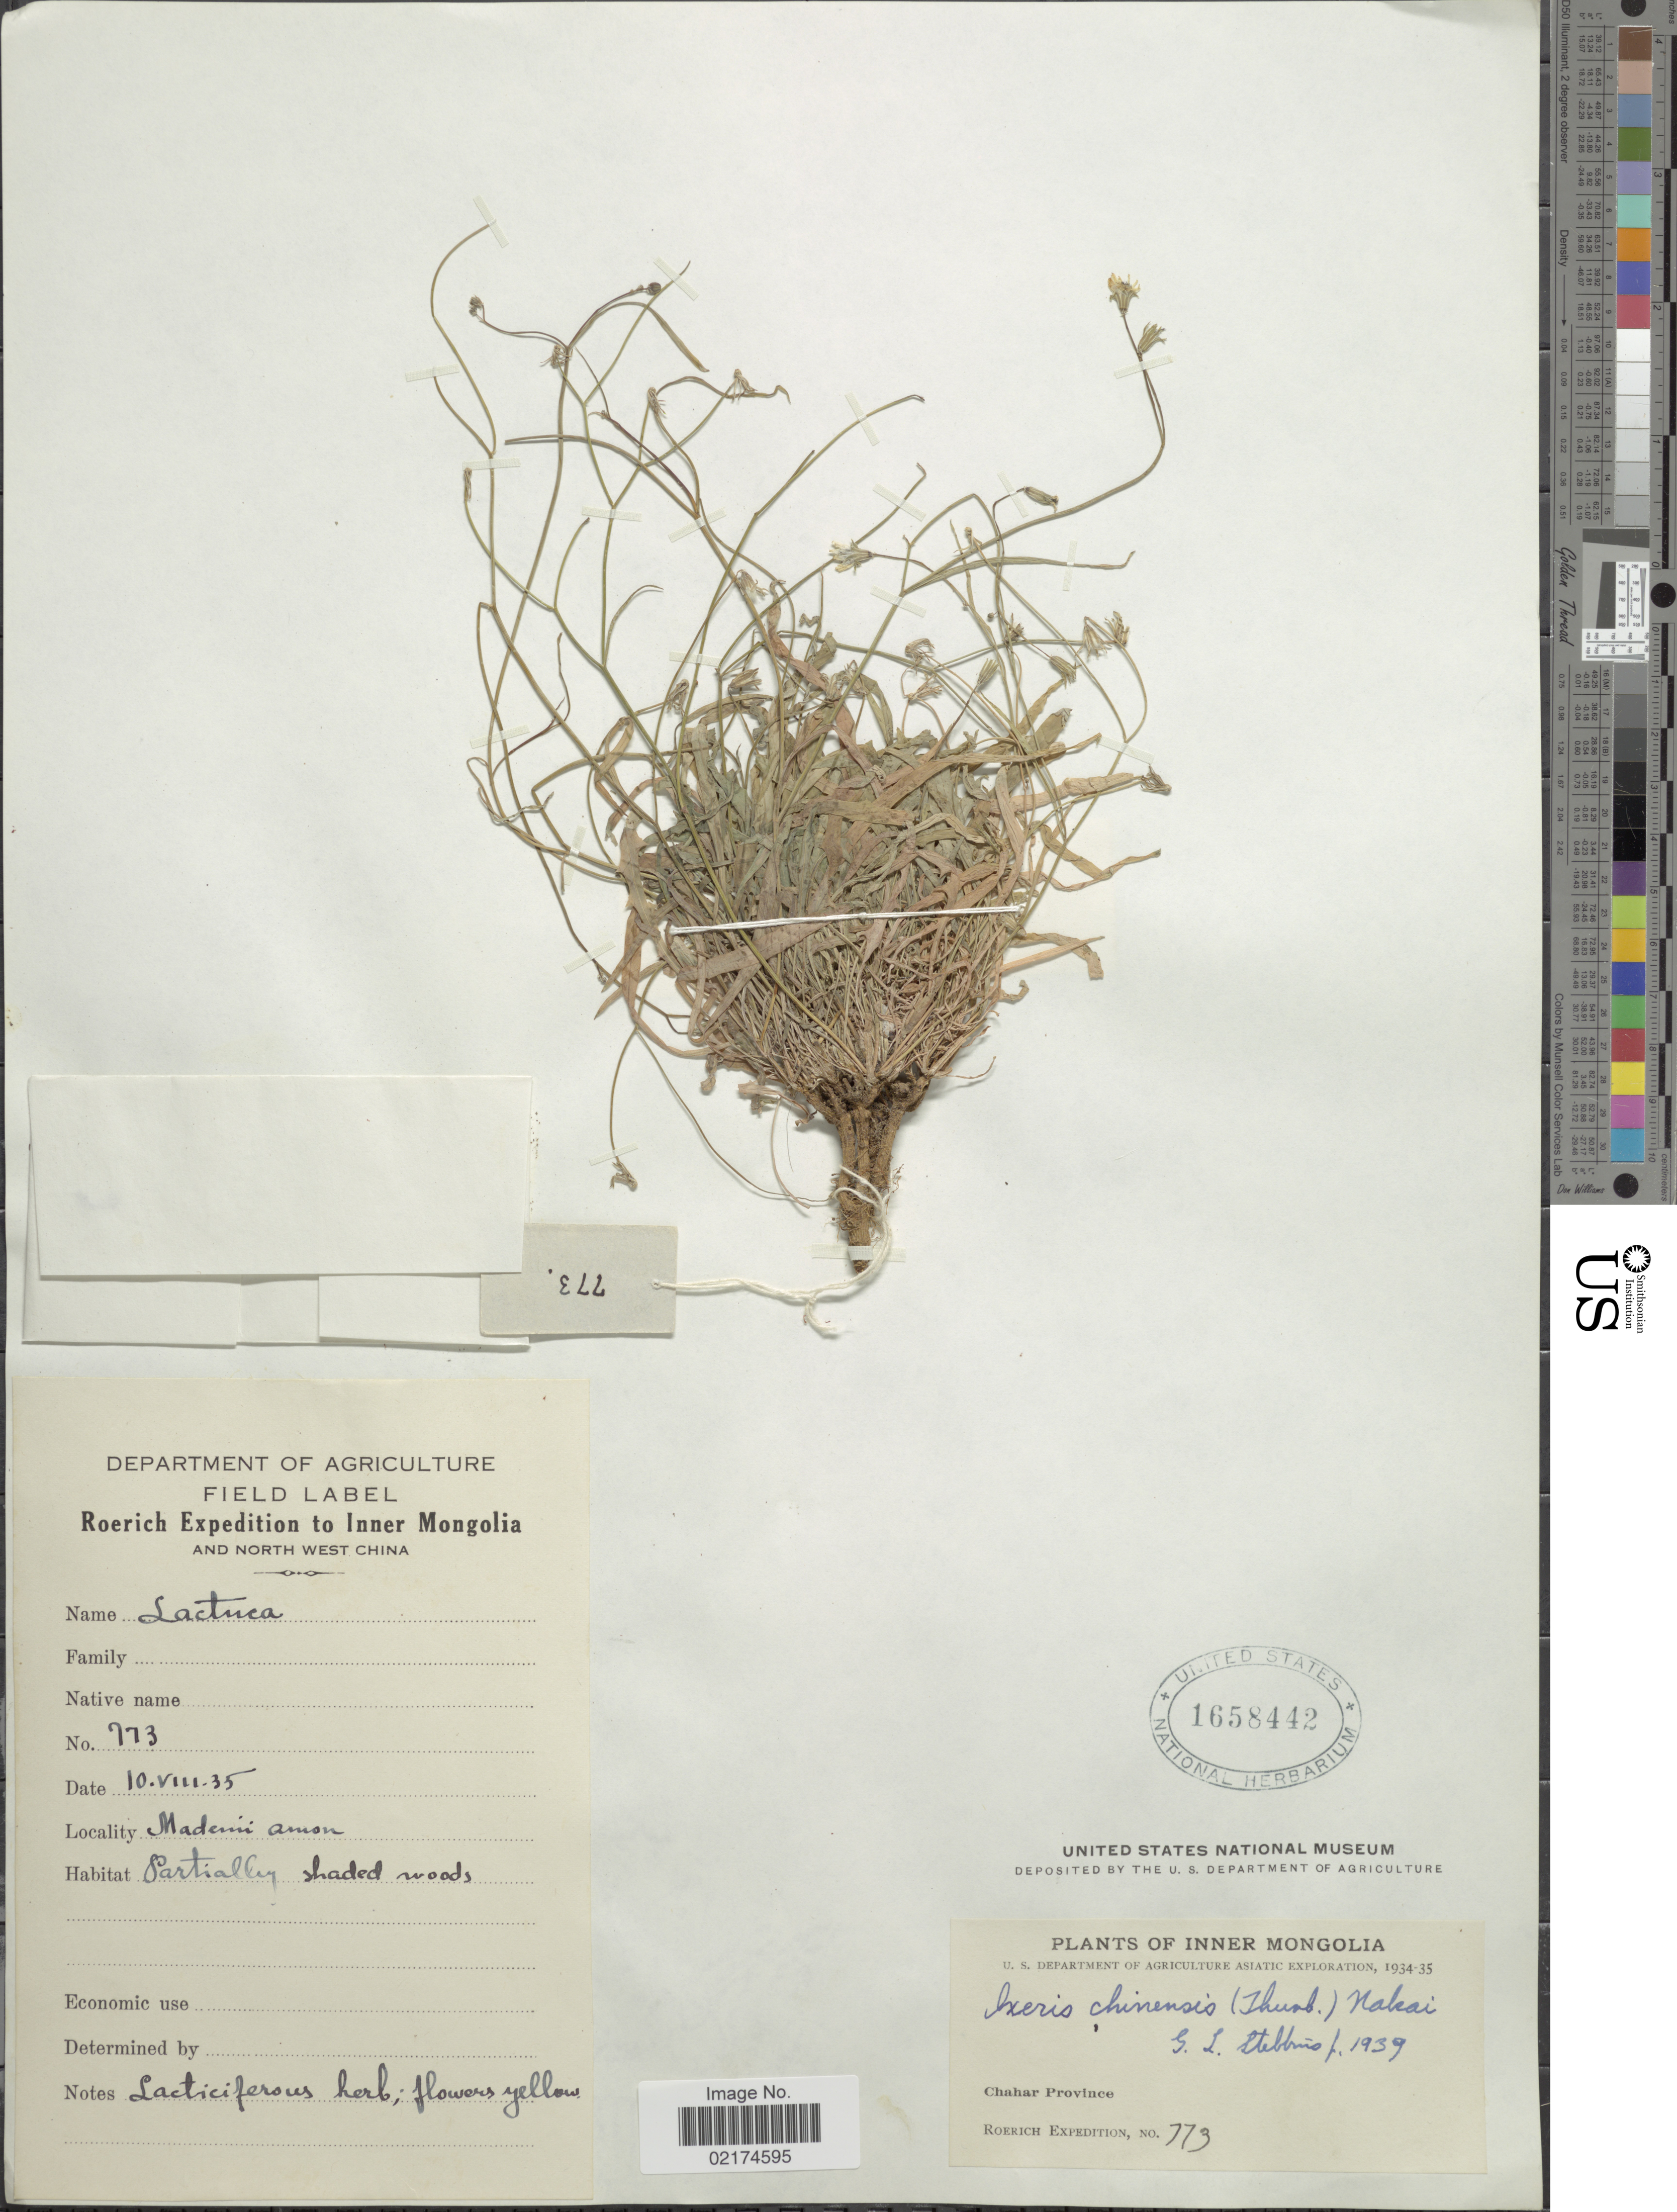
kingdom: Plantae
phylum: Tracheophyta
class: Magnoliopsida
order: Asterales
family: Asteraceae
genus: Ixeris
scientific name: Ixeris chinensis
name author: (Thunb.) Nakai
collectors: Roerich Expedition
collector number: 773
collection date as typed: Transcribed d/m/y: 10/8/35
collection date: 1935-08-10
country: China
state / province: Nei Monggol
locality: Inner Mongolia. Northwest China. Madenii Amon. Chahar Province.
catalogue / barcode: US 1658442